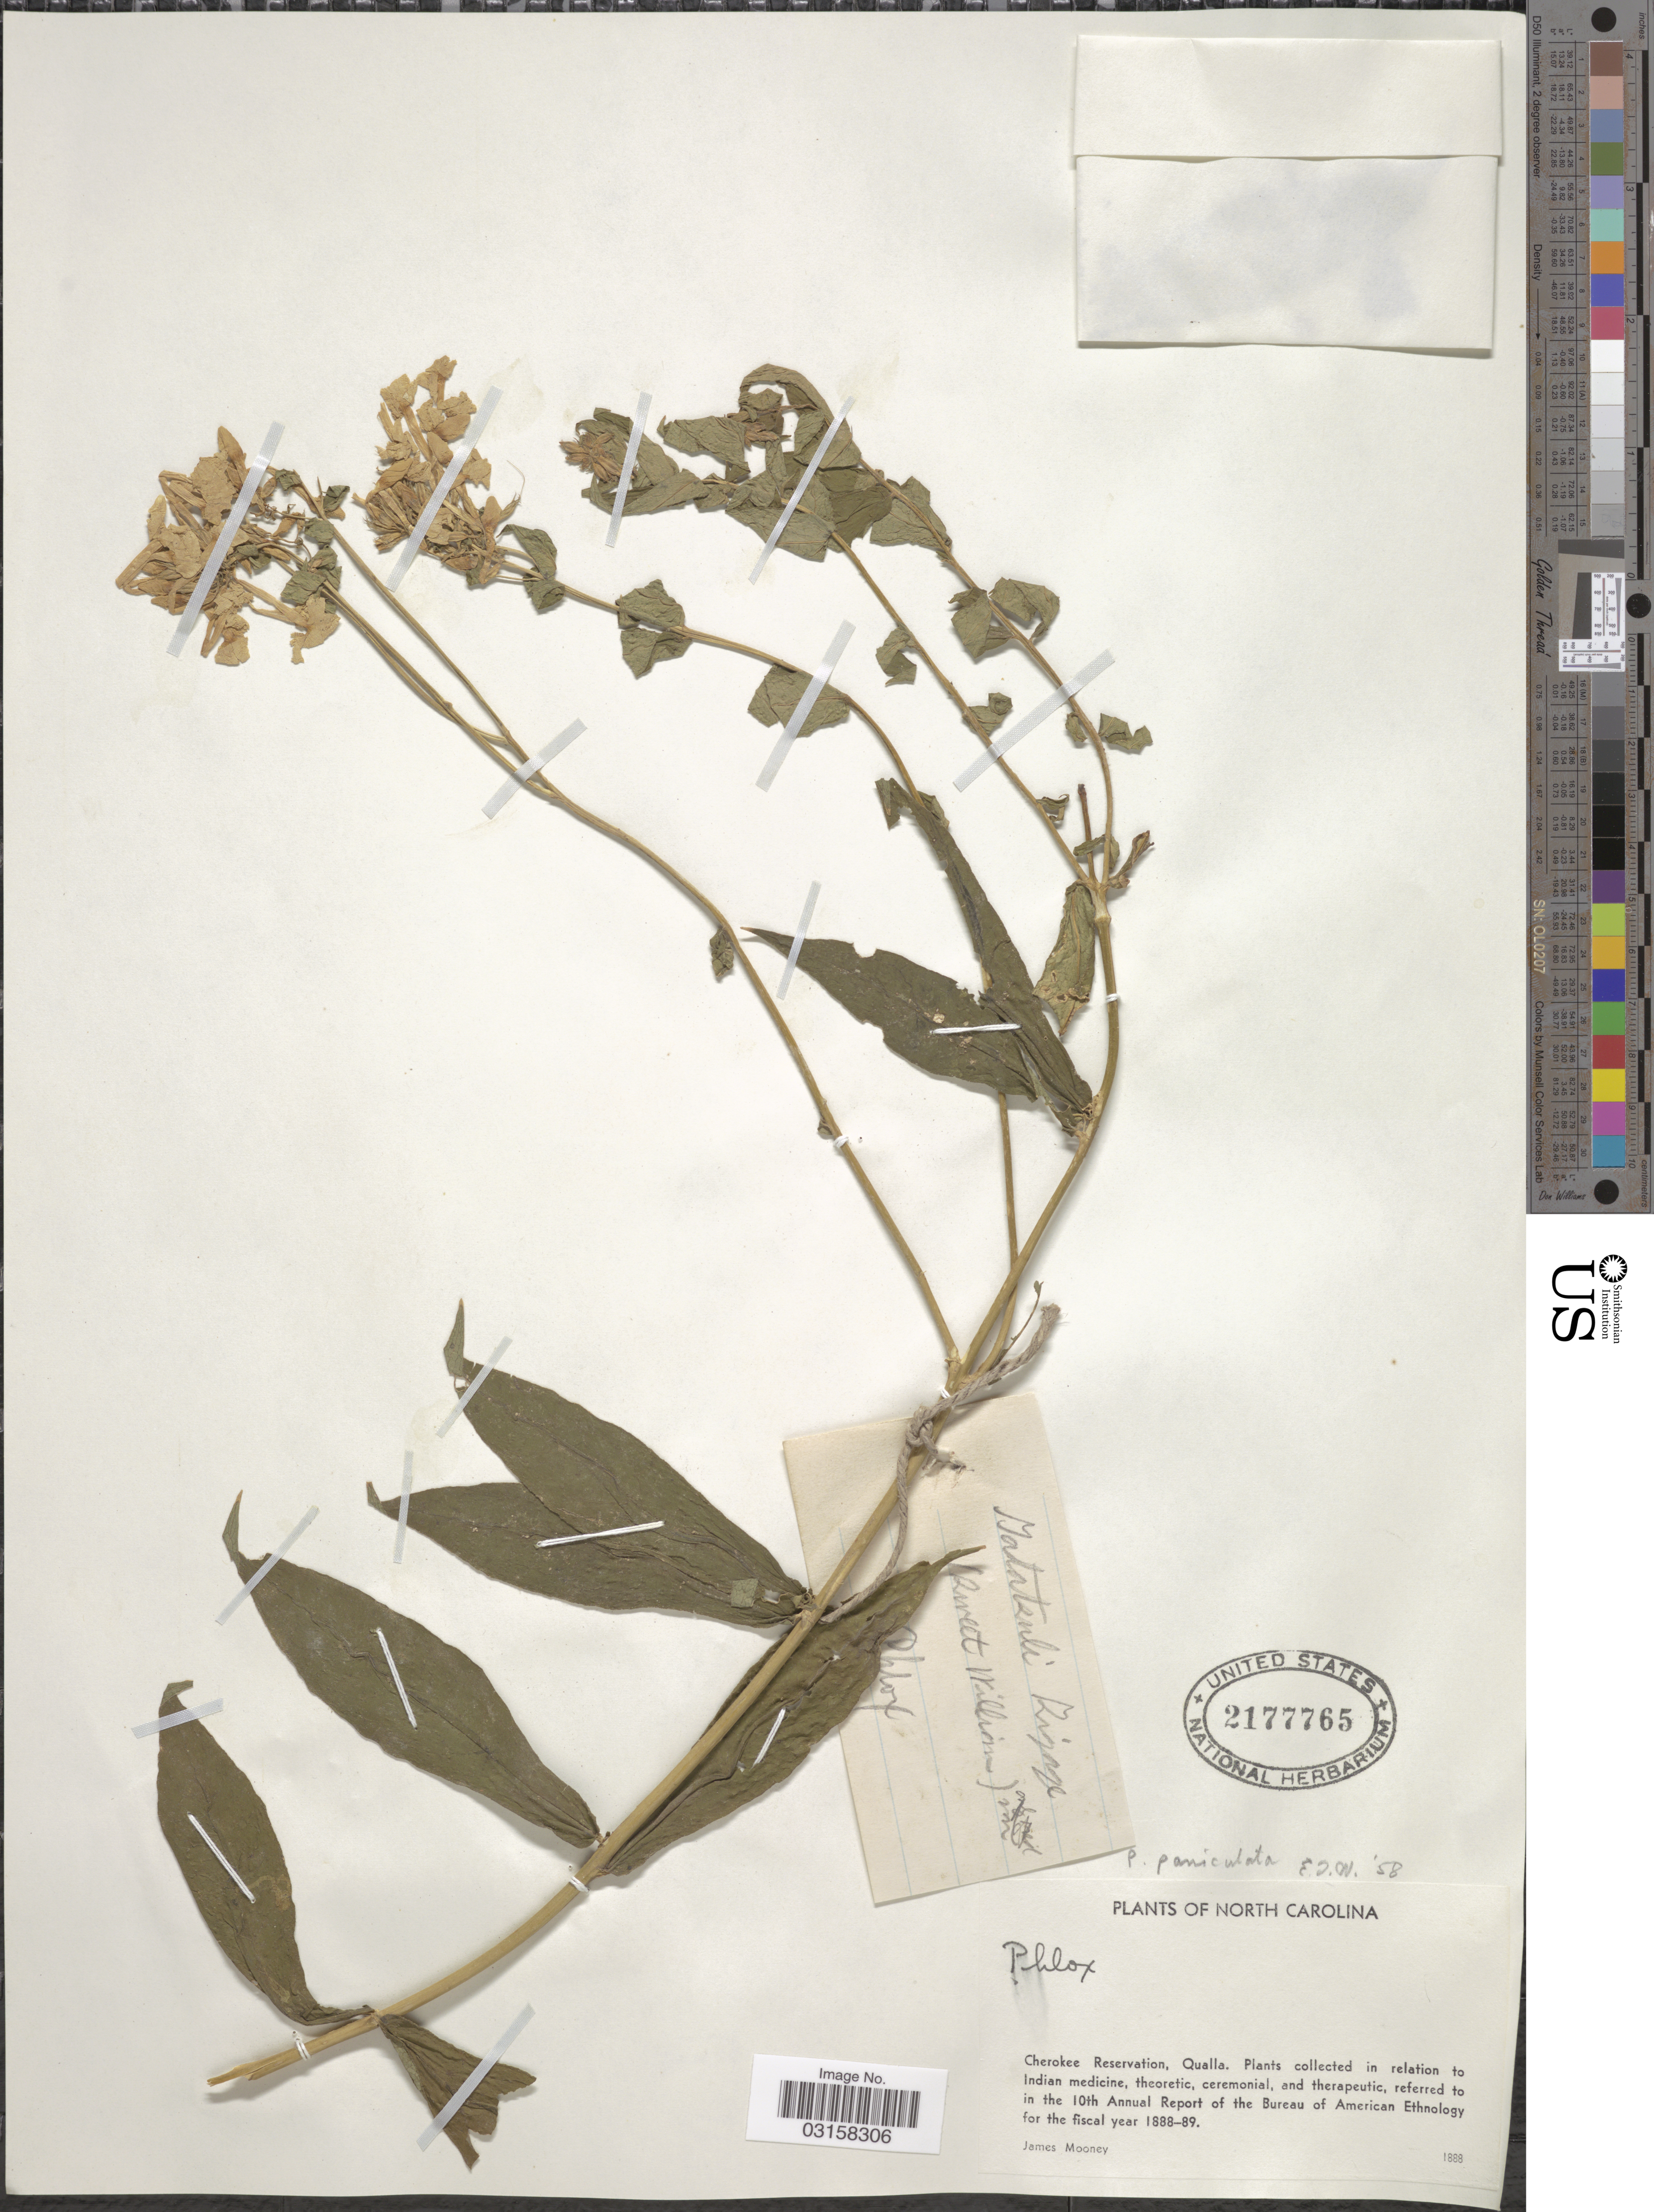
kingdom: Plantae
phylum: Tracheophyta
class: Magnoliopsida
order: Ericales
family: Polemoniaceae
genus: Phlox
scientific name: Phlox paniculata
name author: L.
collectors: J. Mooney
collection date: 1888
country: United States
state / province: North Carolina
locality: Cherokee Reservation, Qualla.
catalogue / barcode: US 2177765